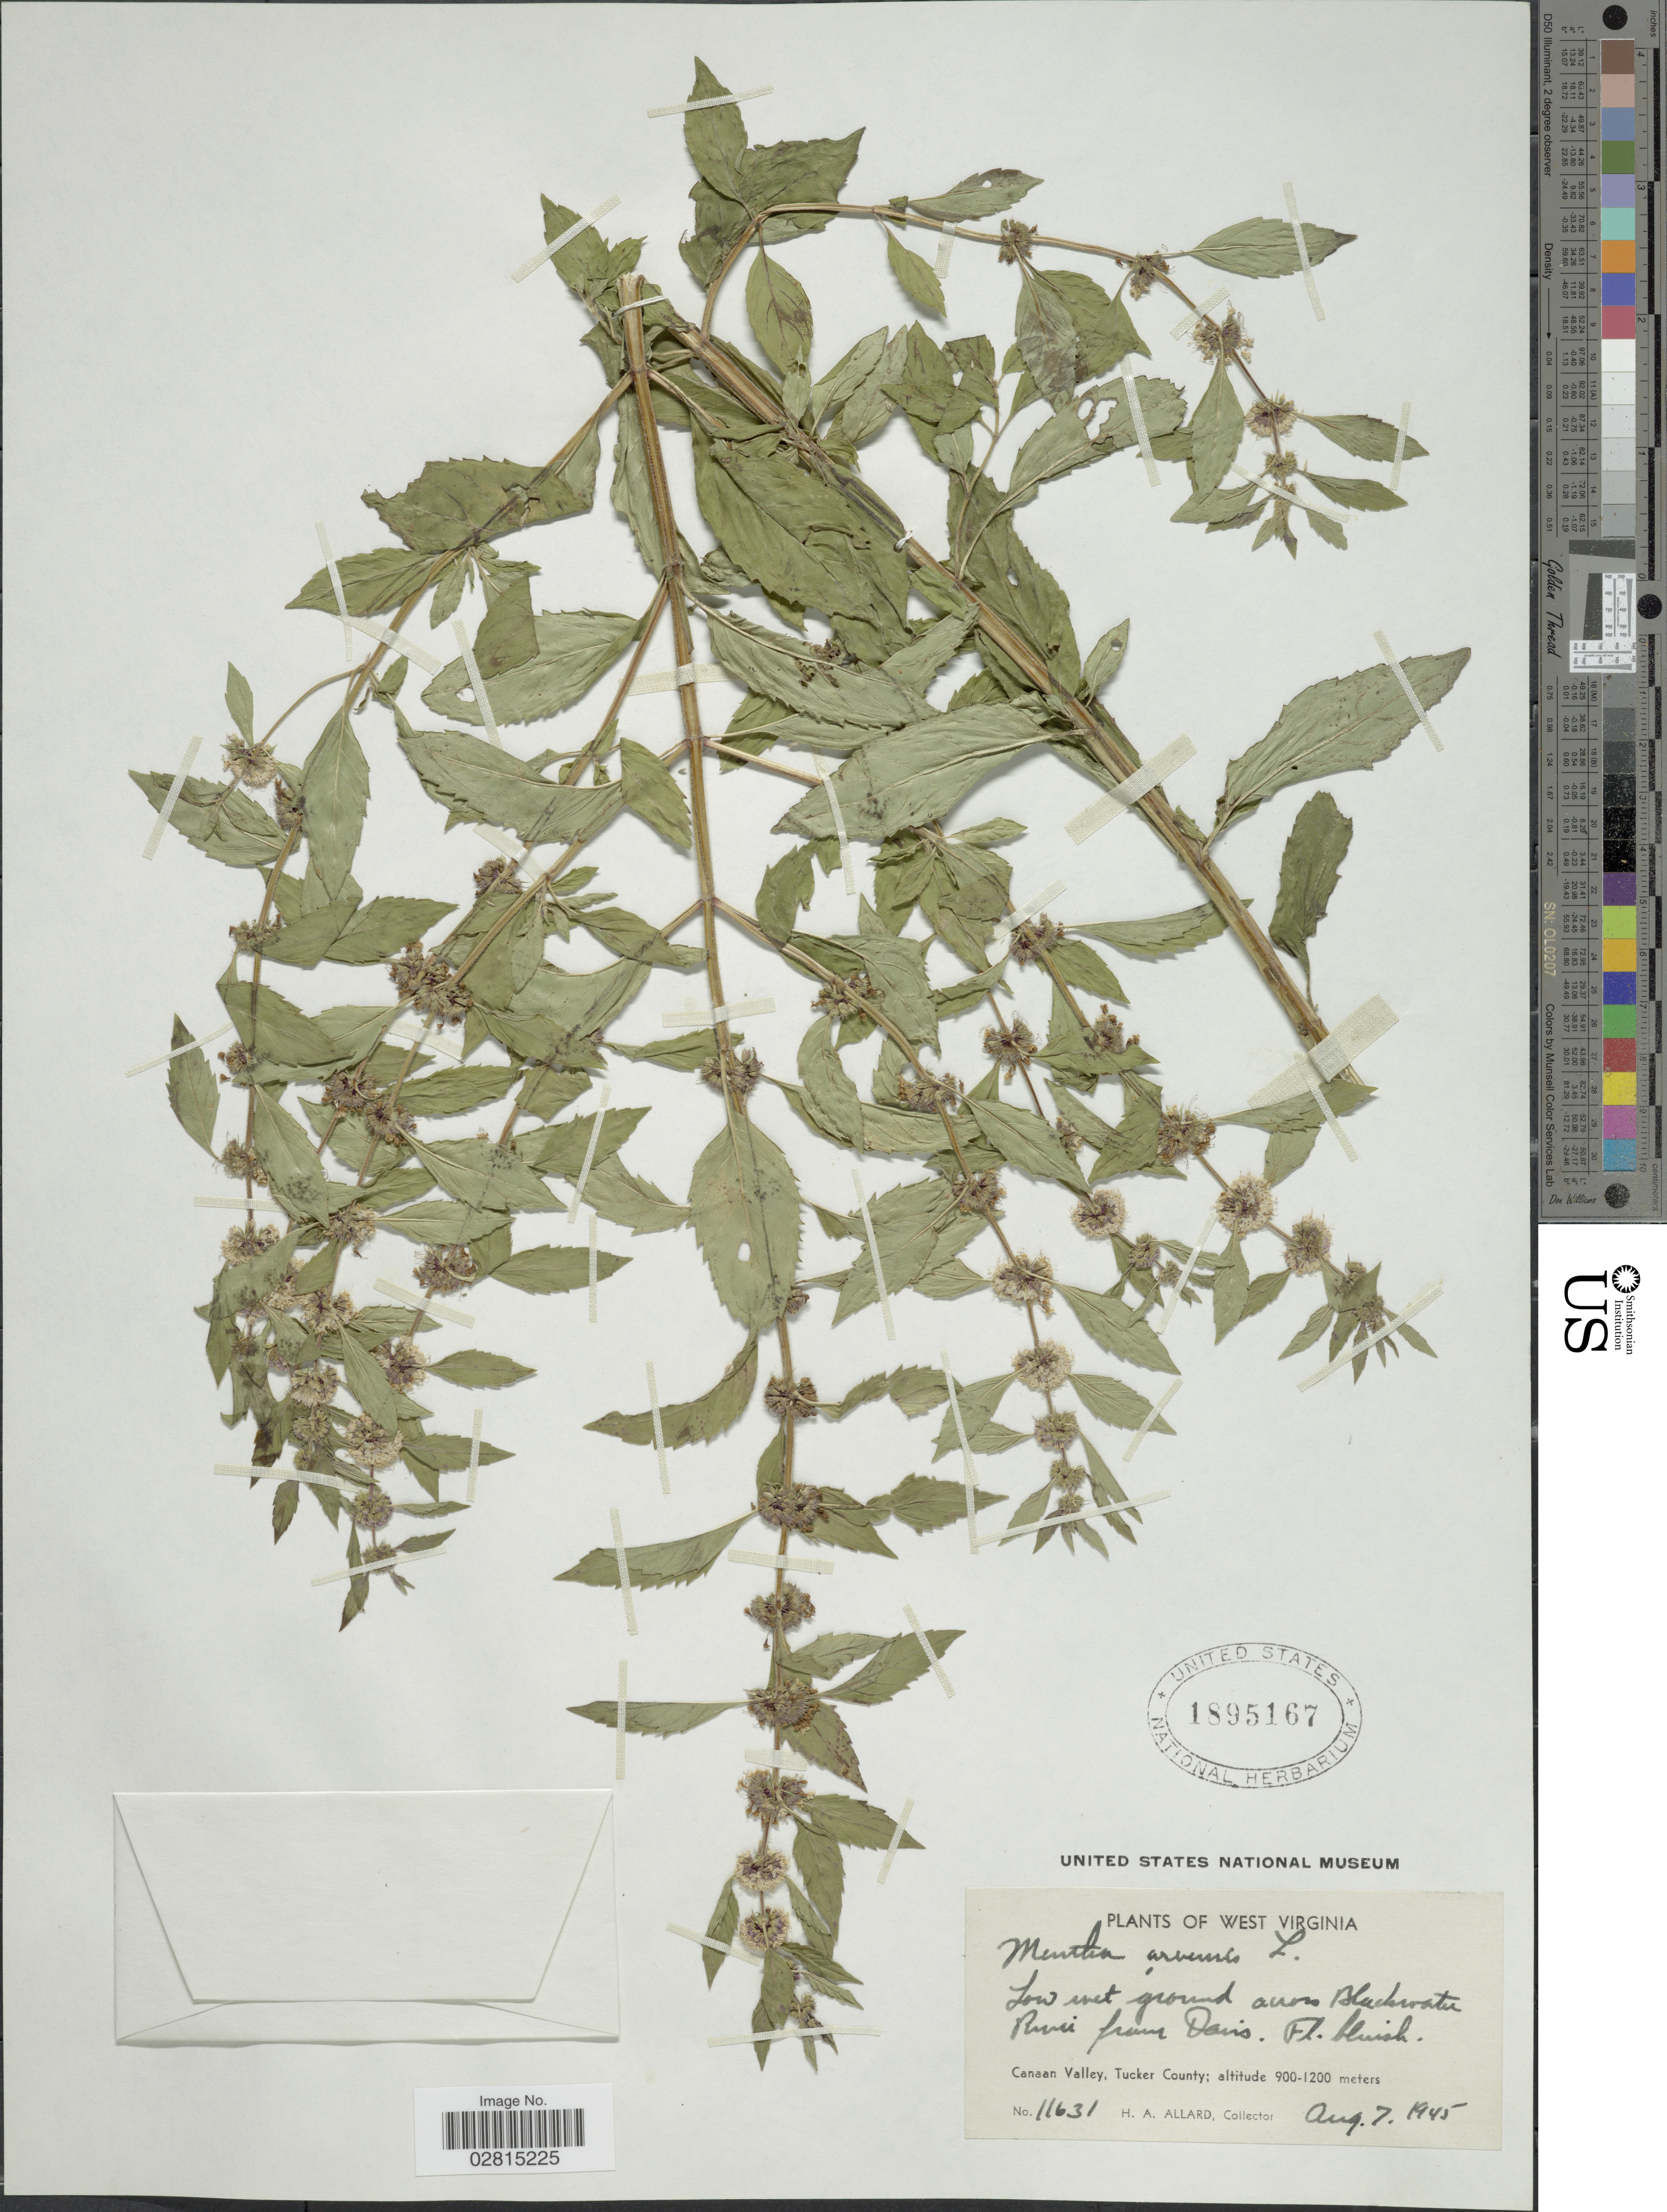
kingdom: Plantae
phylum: Tracheophyta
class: Magnoliopsida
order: Lamiales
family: Lamiaceae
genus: Mentha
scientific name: Mentha arvensis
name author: L.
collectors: H. A. Allard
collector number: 11631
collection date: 1945-08-07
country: United States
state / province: West Virginia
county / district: Tucker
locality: Across Blackwater River from Davis, Canaan Valley, Tucker County.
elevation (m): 900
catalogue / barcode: US 1895167